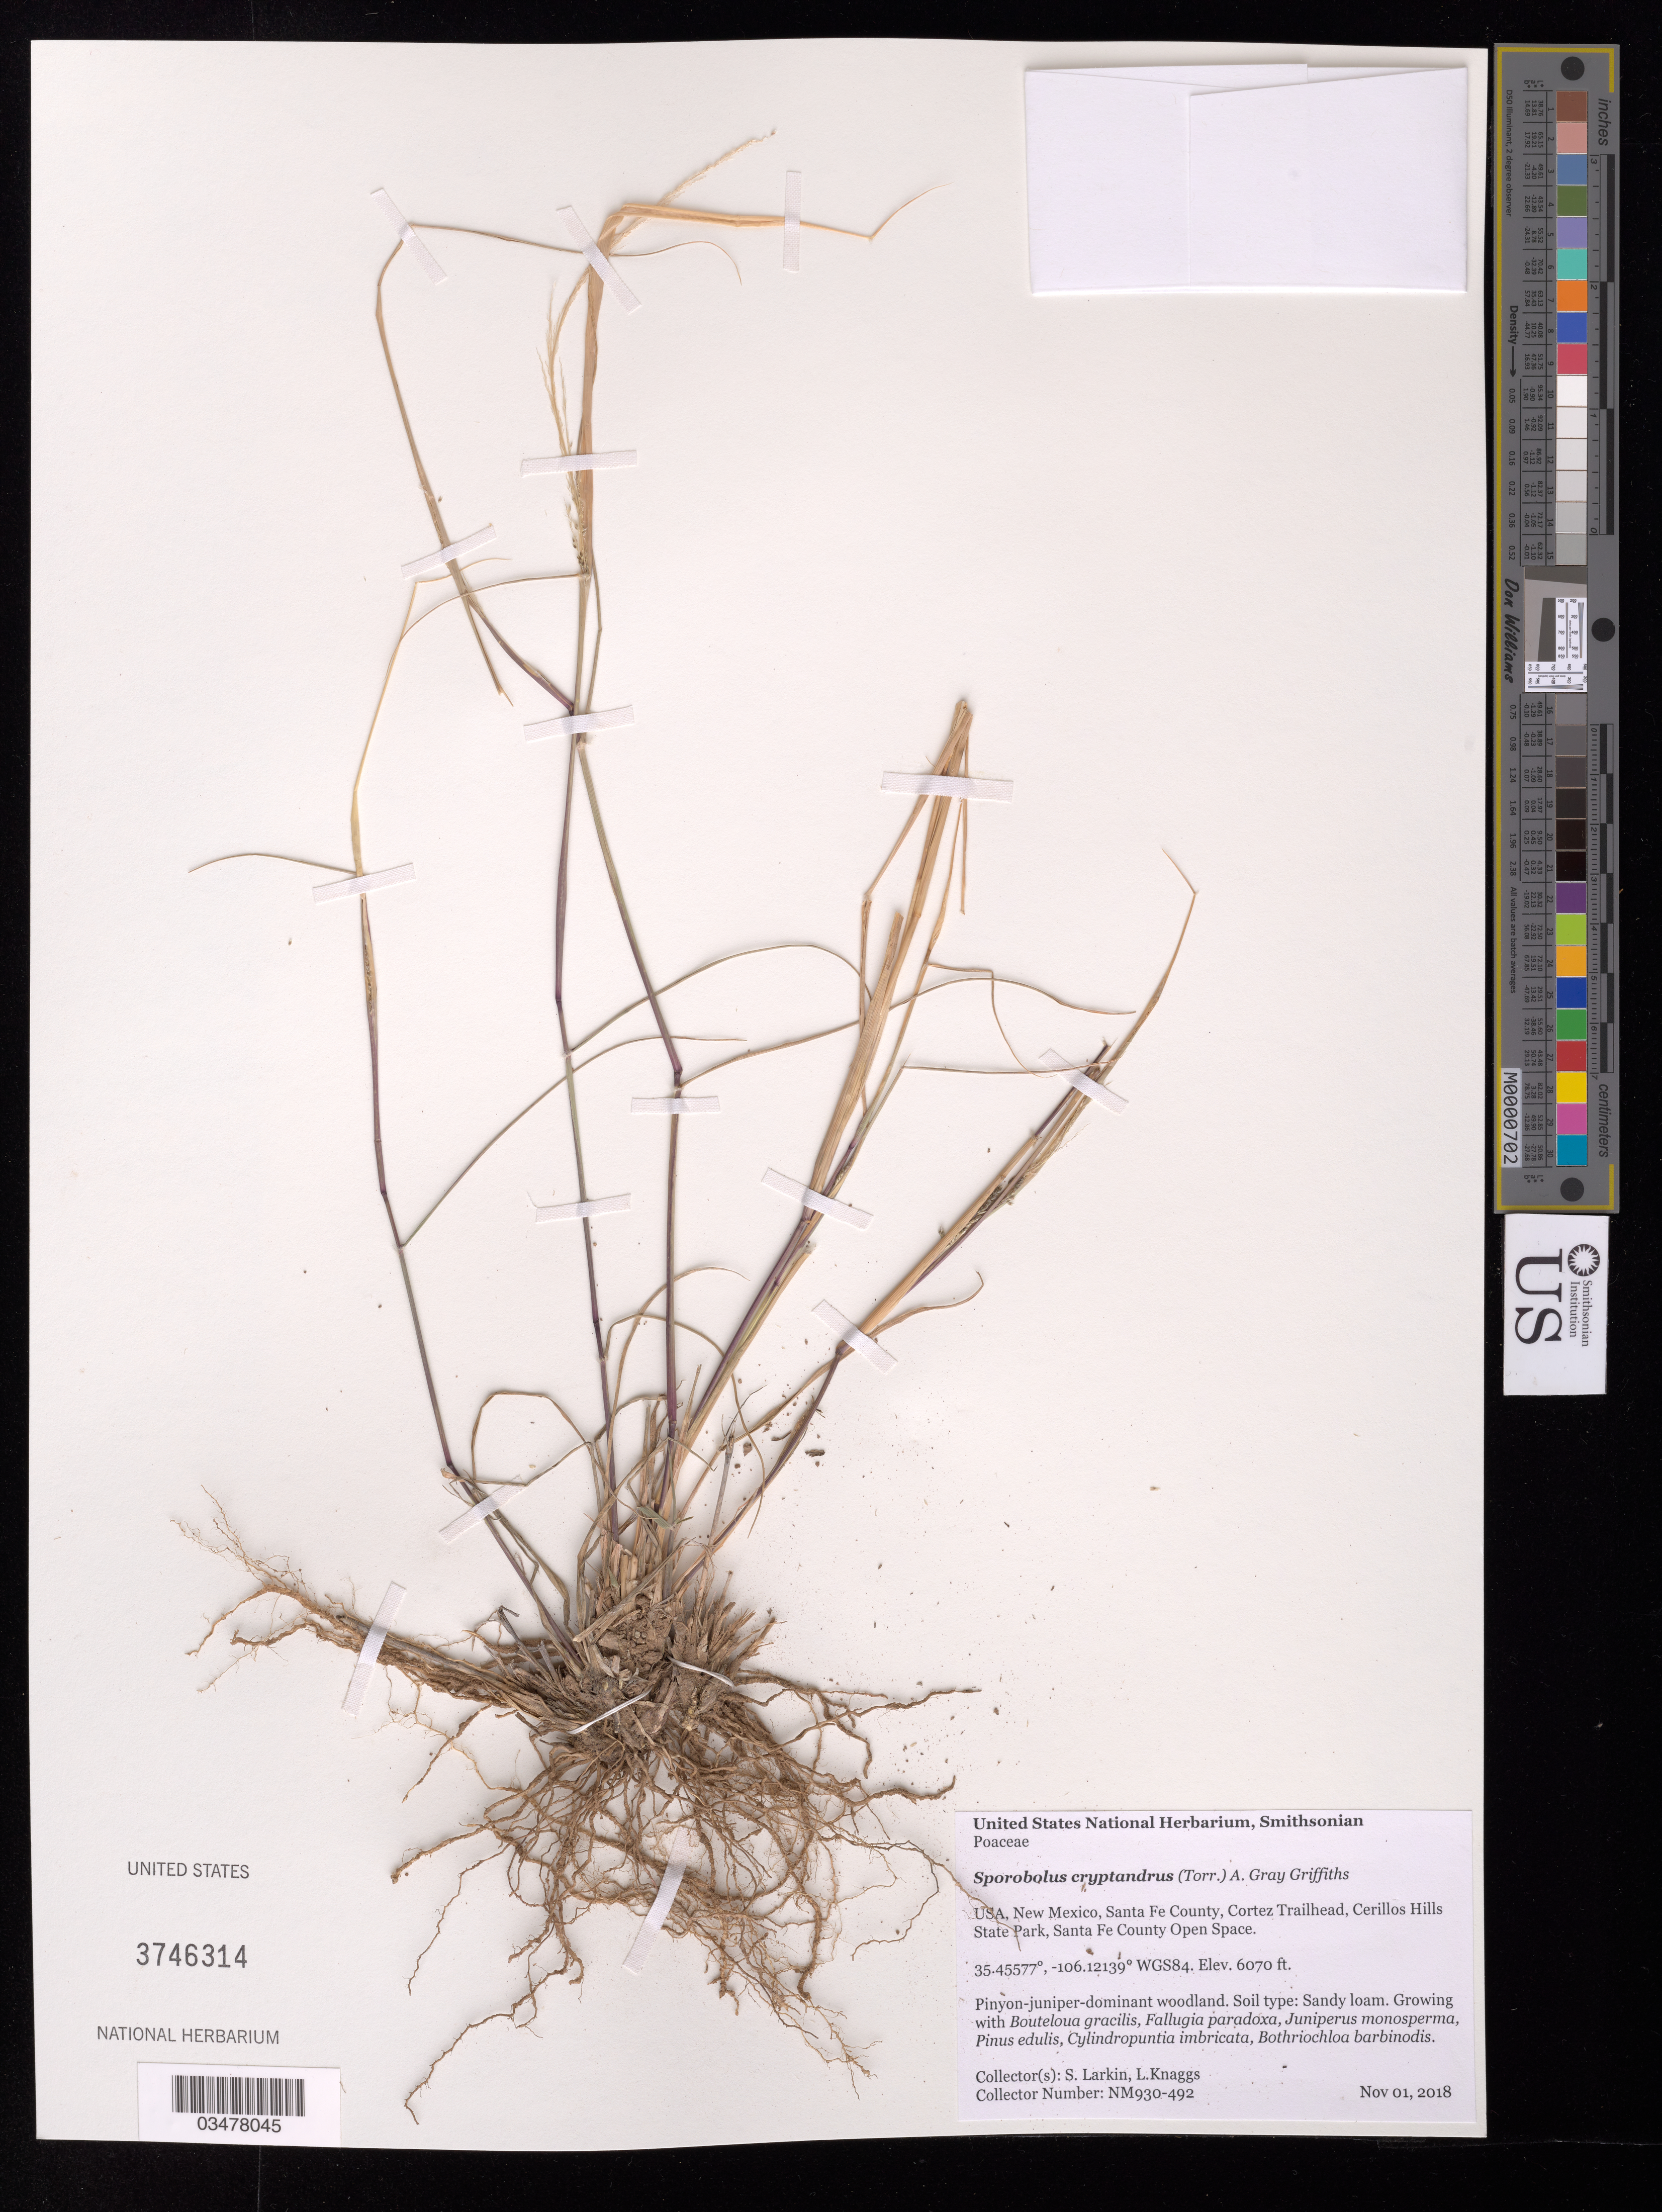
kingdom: Plantae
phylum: Tracheophyta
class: Liliopsida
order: Poales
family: Poaceae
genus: Sporobolus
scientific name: Sporobolus cryptandrus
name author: (Torr.) A. Gray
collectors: S. Larkin & L. Knaggs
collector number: NM930-492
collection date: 2018-11-01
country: United States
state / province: New Mexico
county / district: Santa Fe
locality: Cerrillos Hills State Park, Cortez Trailhead (Gate at end of park boundary)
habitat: Sandy loam. Pinyon-juniper dominant woodland. With Bouteloua gracilis, Fallugia paradoxa, Pinus edulis, etc.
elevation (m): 1850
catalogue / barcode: US 3746314